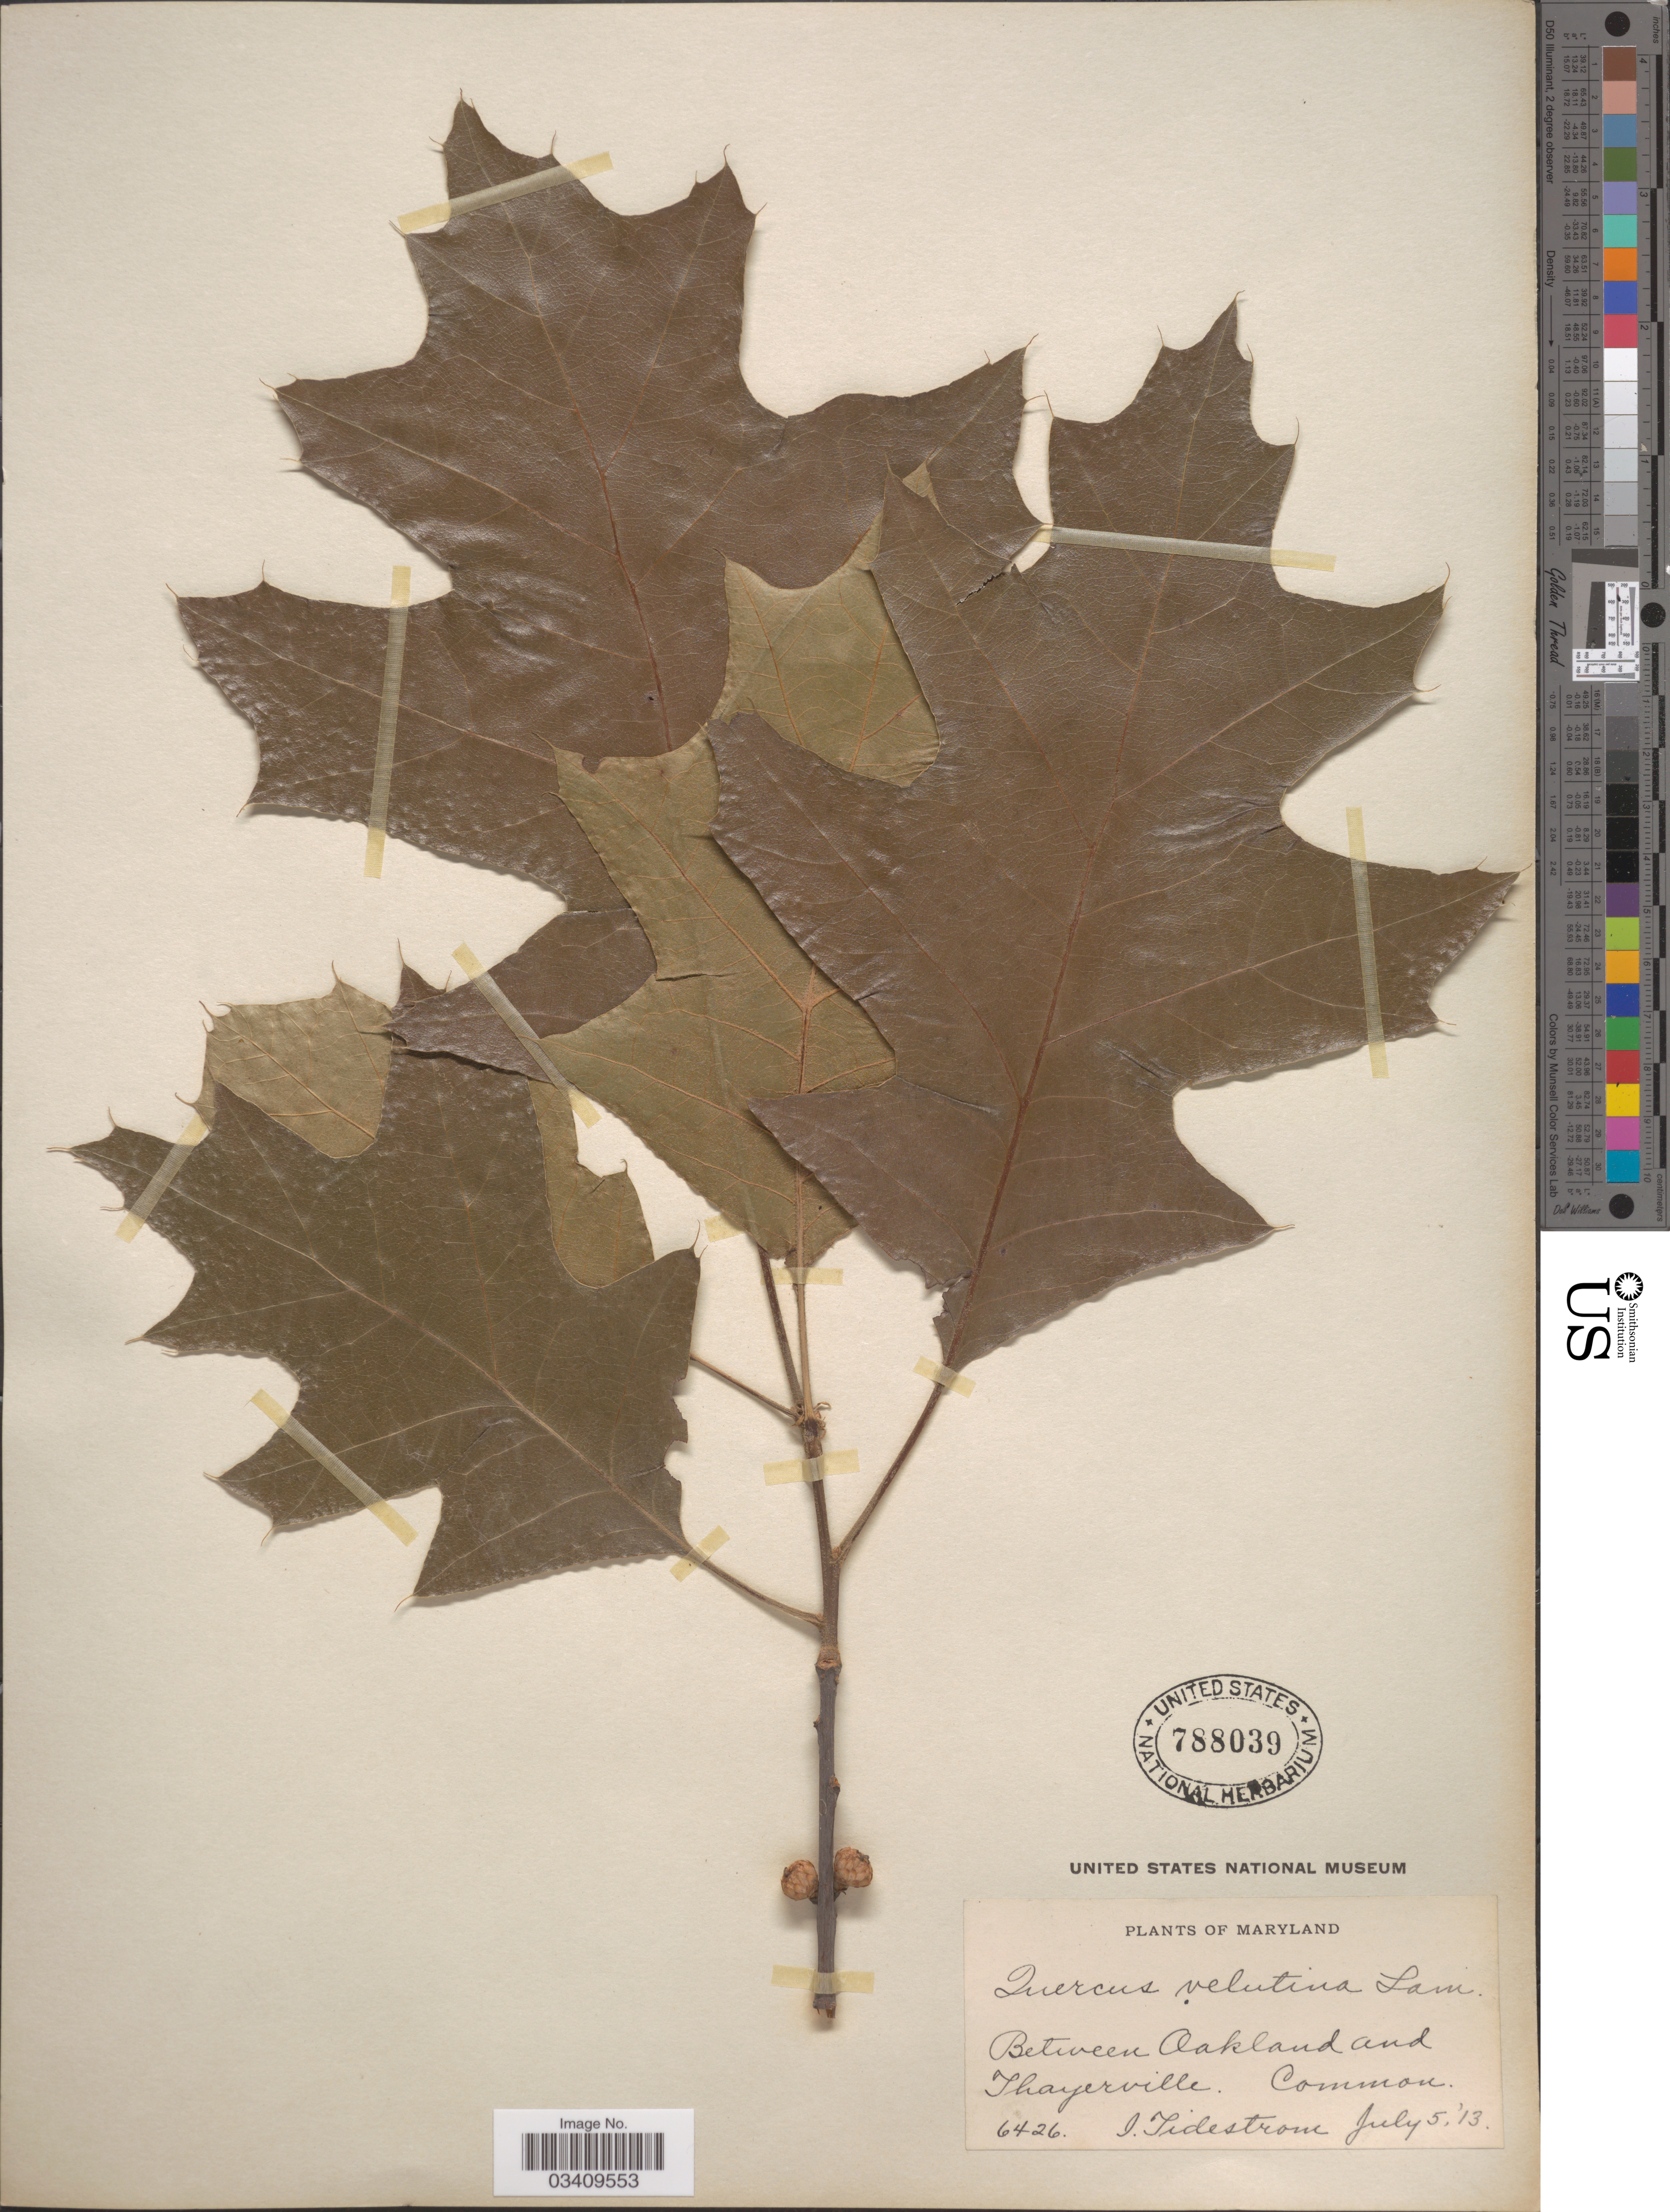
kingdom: Plantae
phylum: Tracheophyta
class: Magnoliopsida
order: Fagales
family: Fagaceae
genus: Quercus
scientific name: Quercus velutina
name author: Lam.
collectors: I. F. Tidestrom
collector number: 6426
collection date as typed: Transcribed d/m/y: 5/7/13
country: United States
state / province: Maryland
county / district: Garrett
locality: Between Oakland and Thayerville.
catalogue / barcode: US 788039